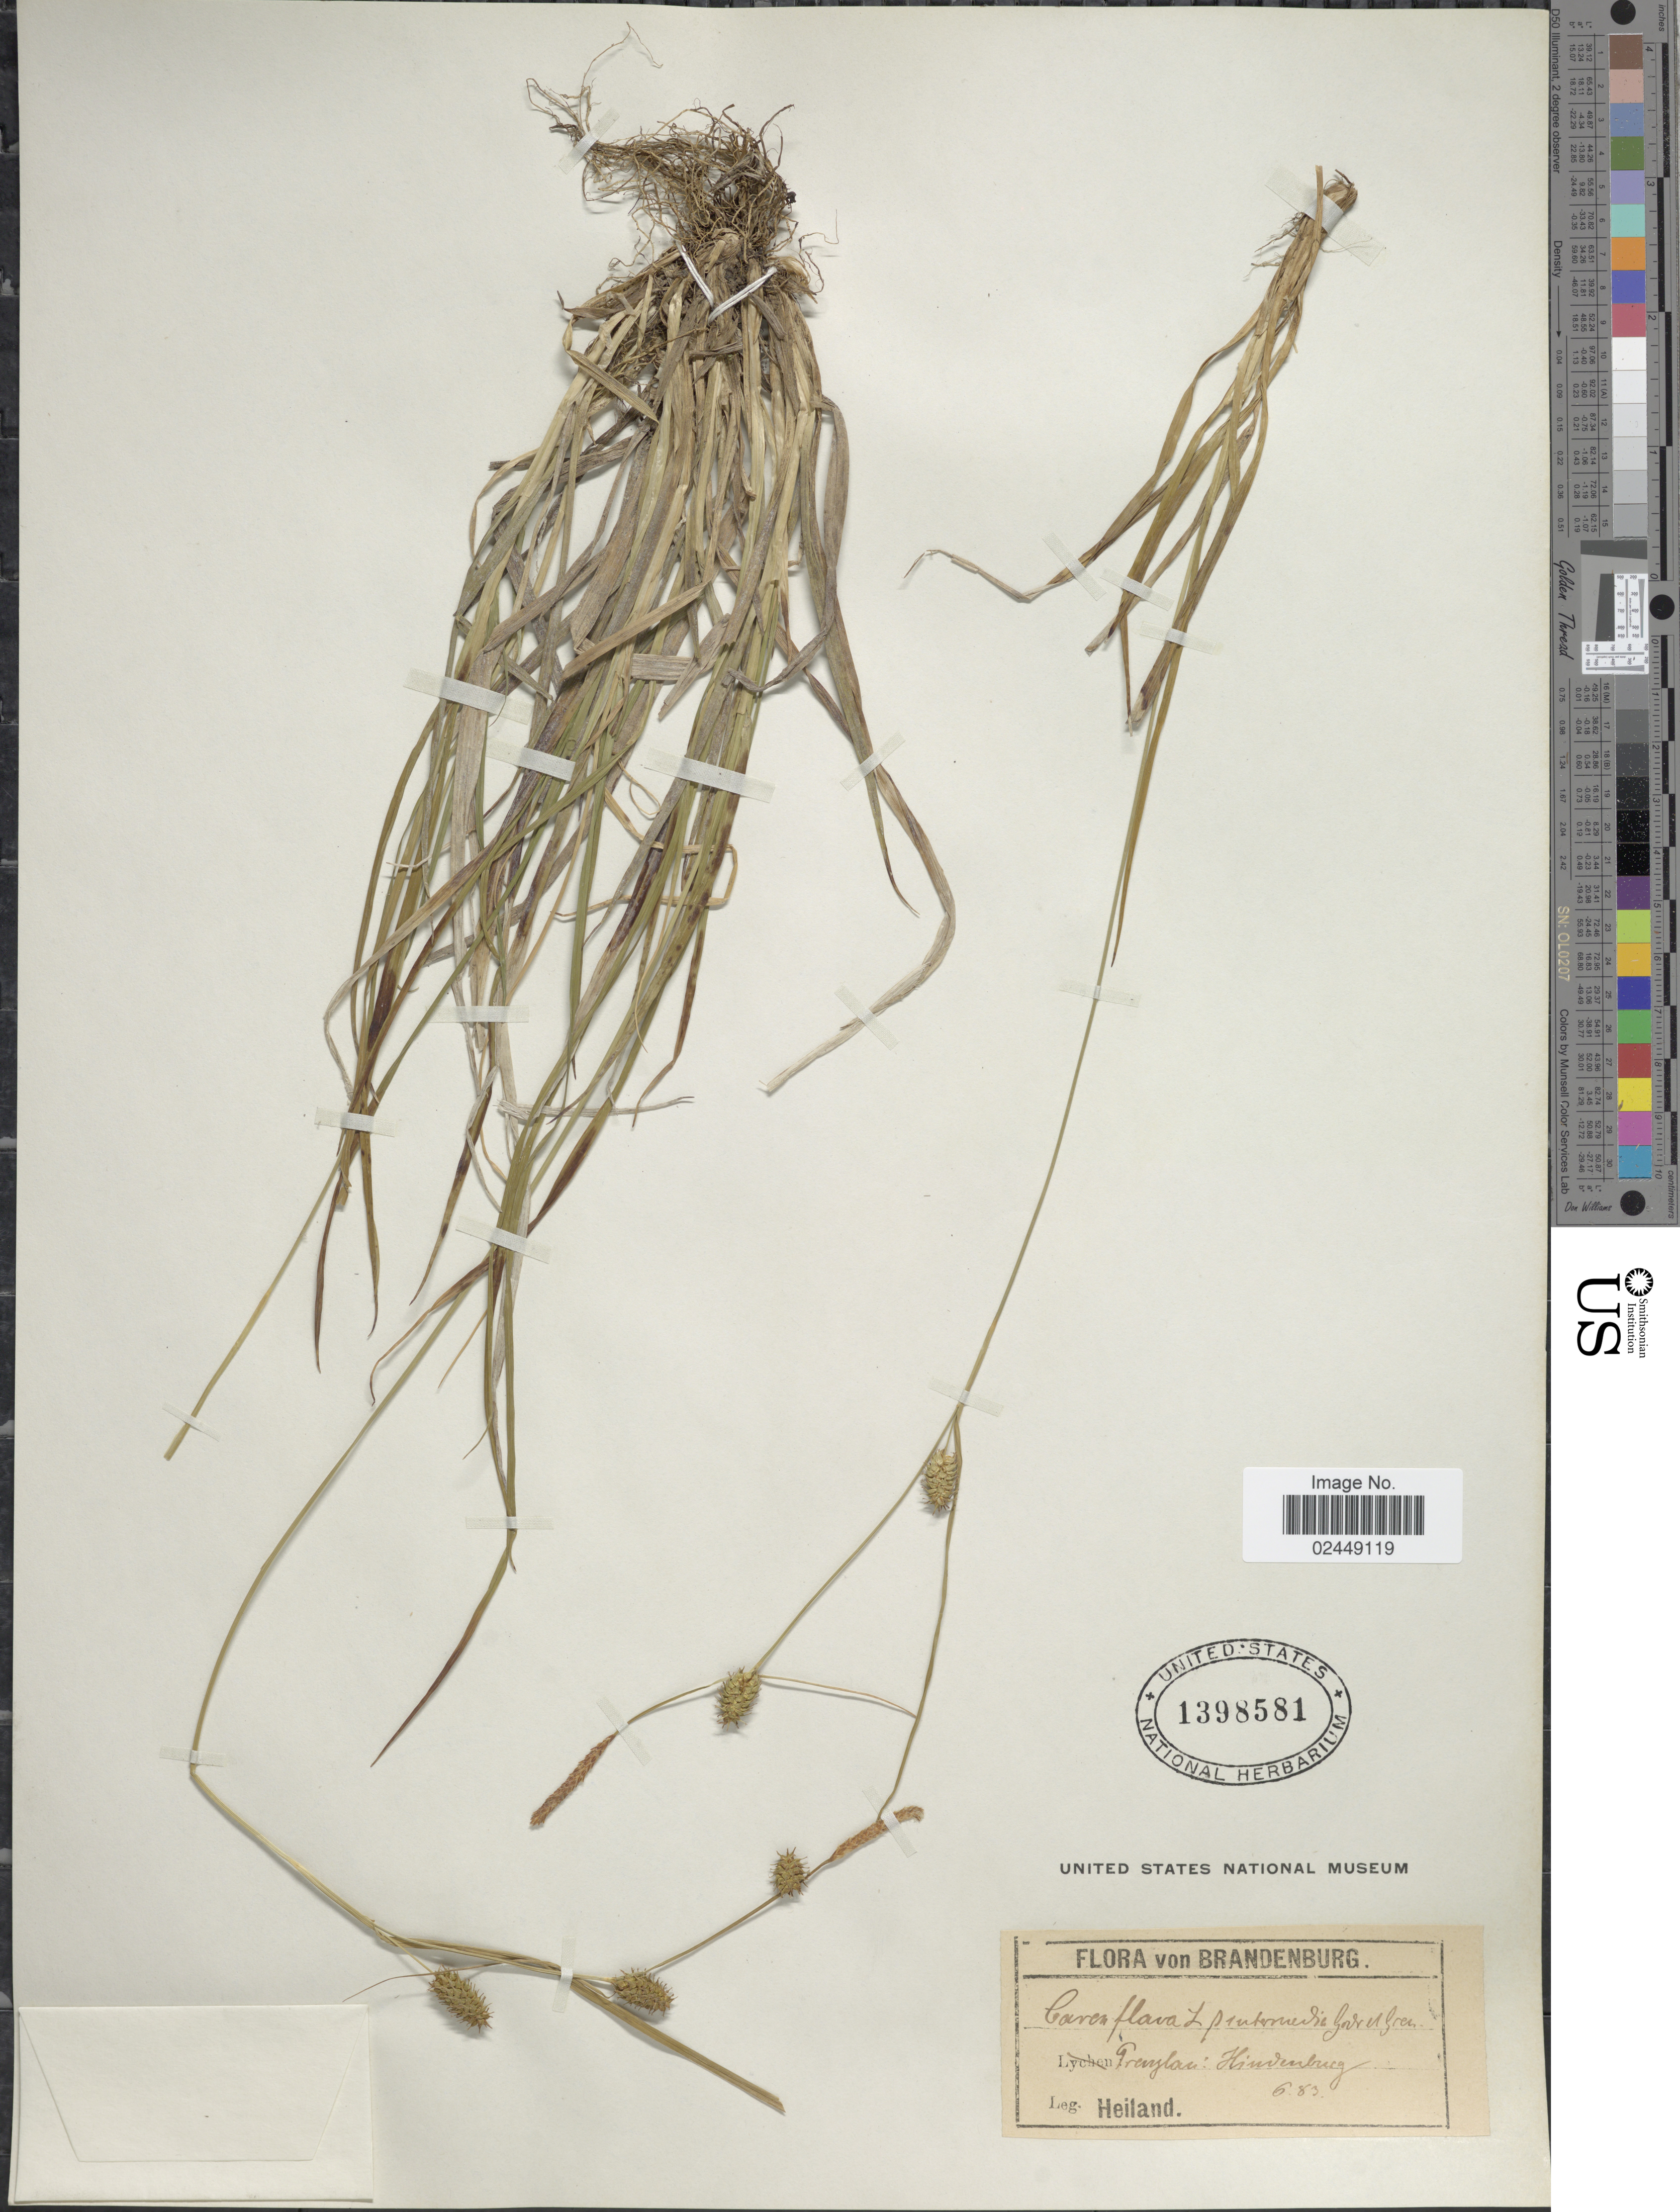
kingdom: Plantae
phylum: Tracheophyta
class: Liliopsida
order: Poales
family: Cyperaceae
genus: Carex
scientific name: Carex flava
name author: L.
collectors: -. Heiland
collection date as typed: Transcribed d/m/y: /6/83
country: Germany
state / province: Brandenburg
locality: Prenzlaú: Hindenburg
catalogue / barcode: US 1398581